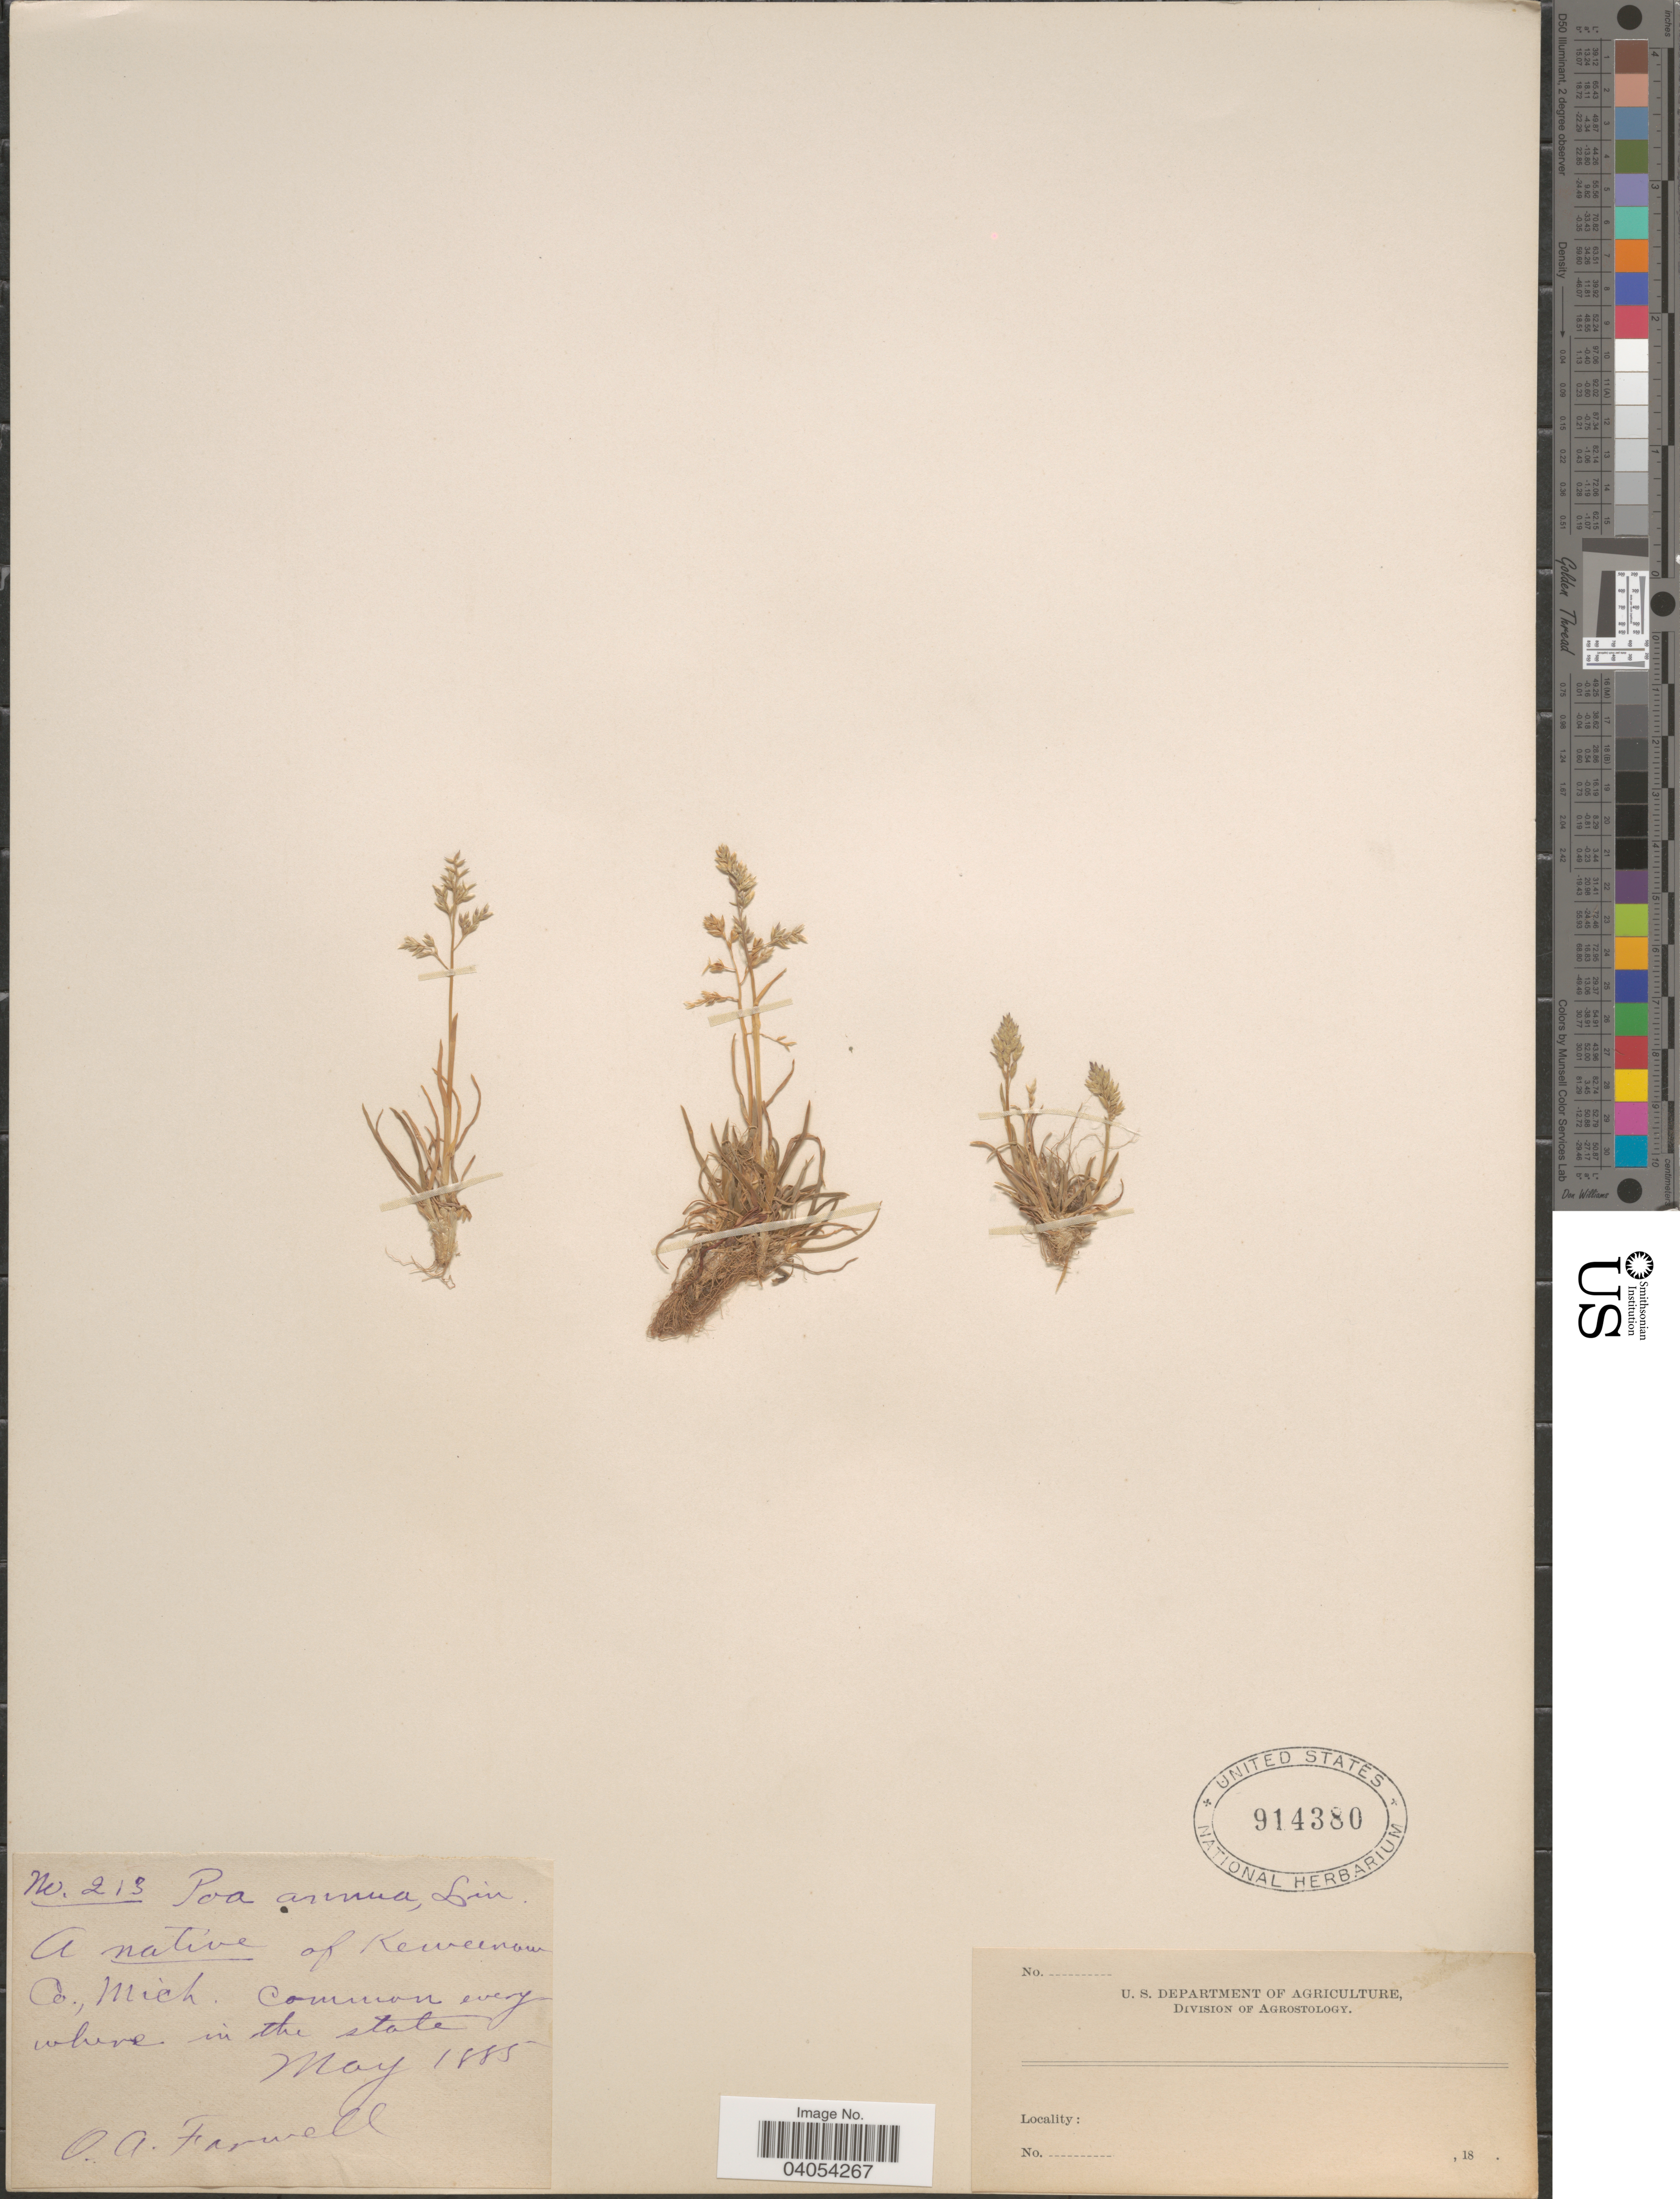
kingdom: Plantae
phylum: Tracheophyta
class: Liliopsida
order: Poales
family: Poaceae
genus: Poa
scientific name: Poa annua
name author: L.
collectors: O. Farwell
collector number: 213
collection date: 1885-05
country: United States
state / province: Michigan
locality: Keweenaw Co.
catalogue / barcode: US 914380